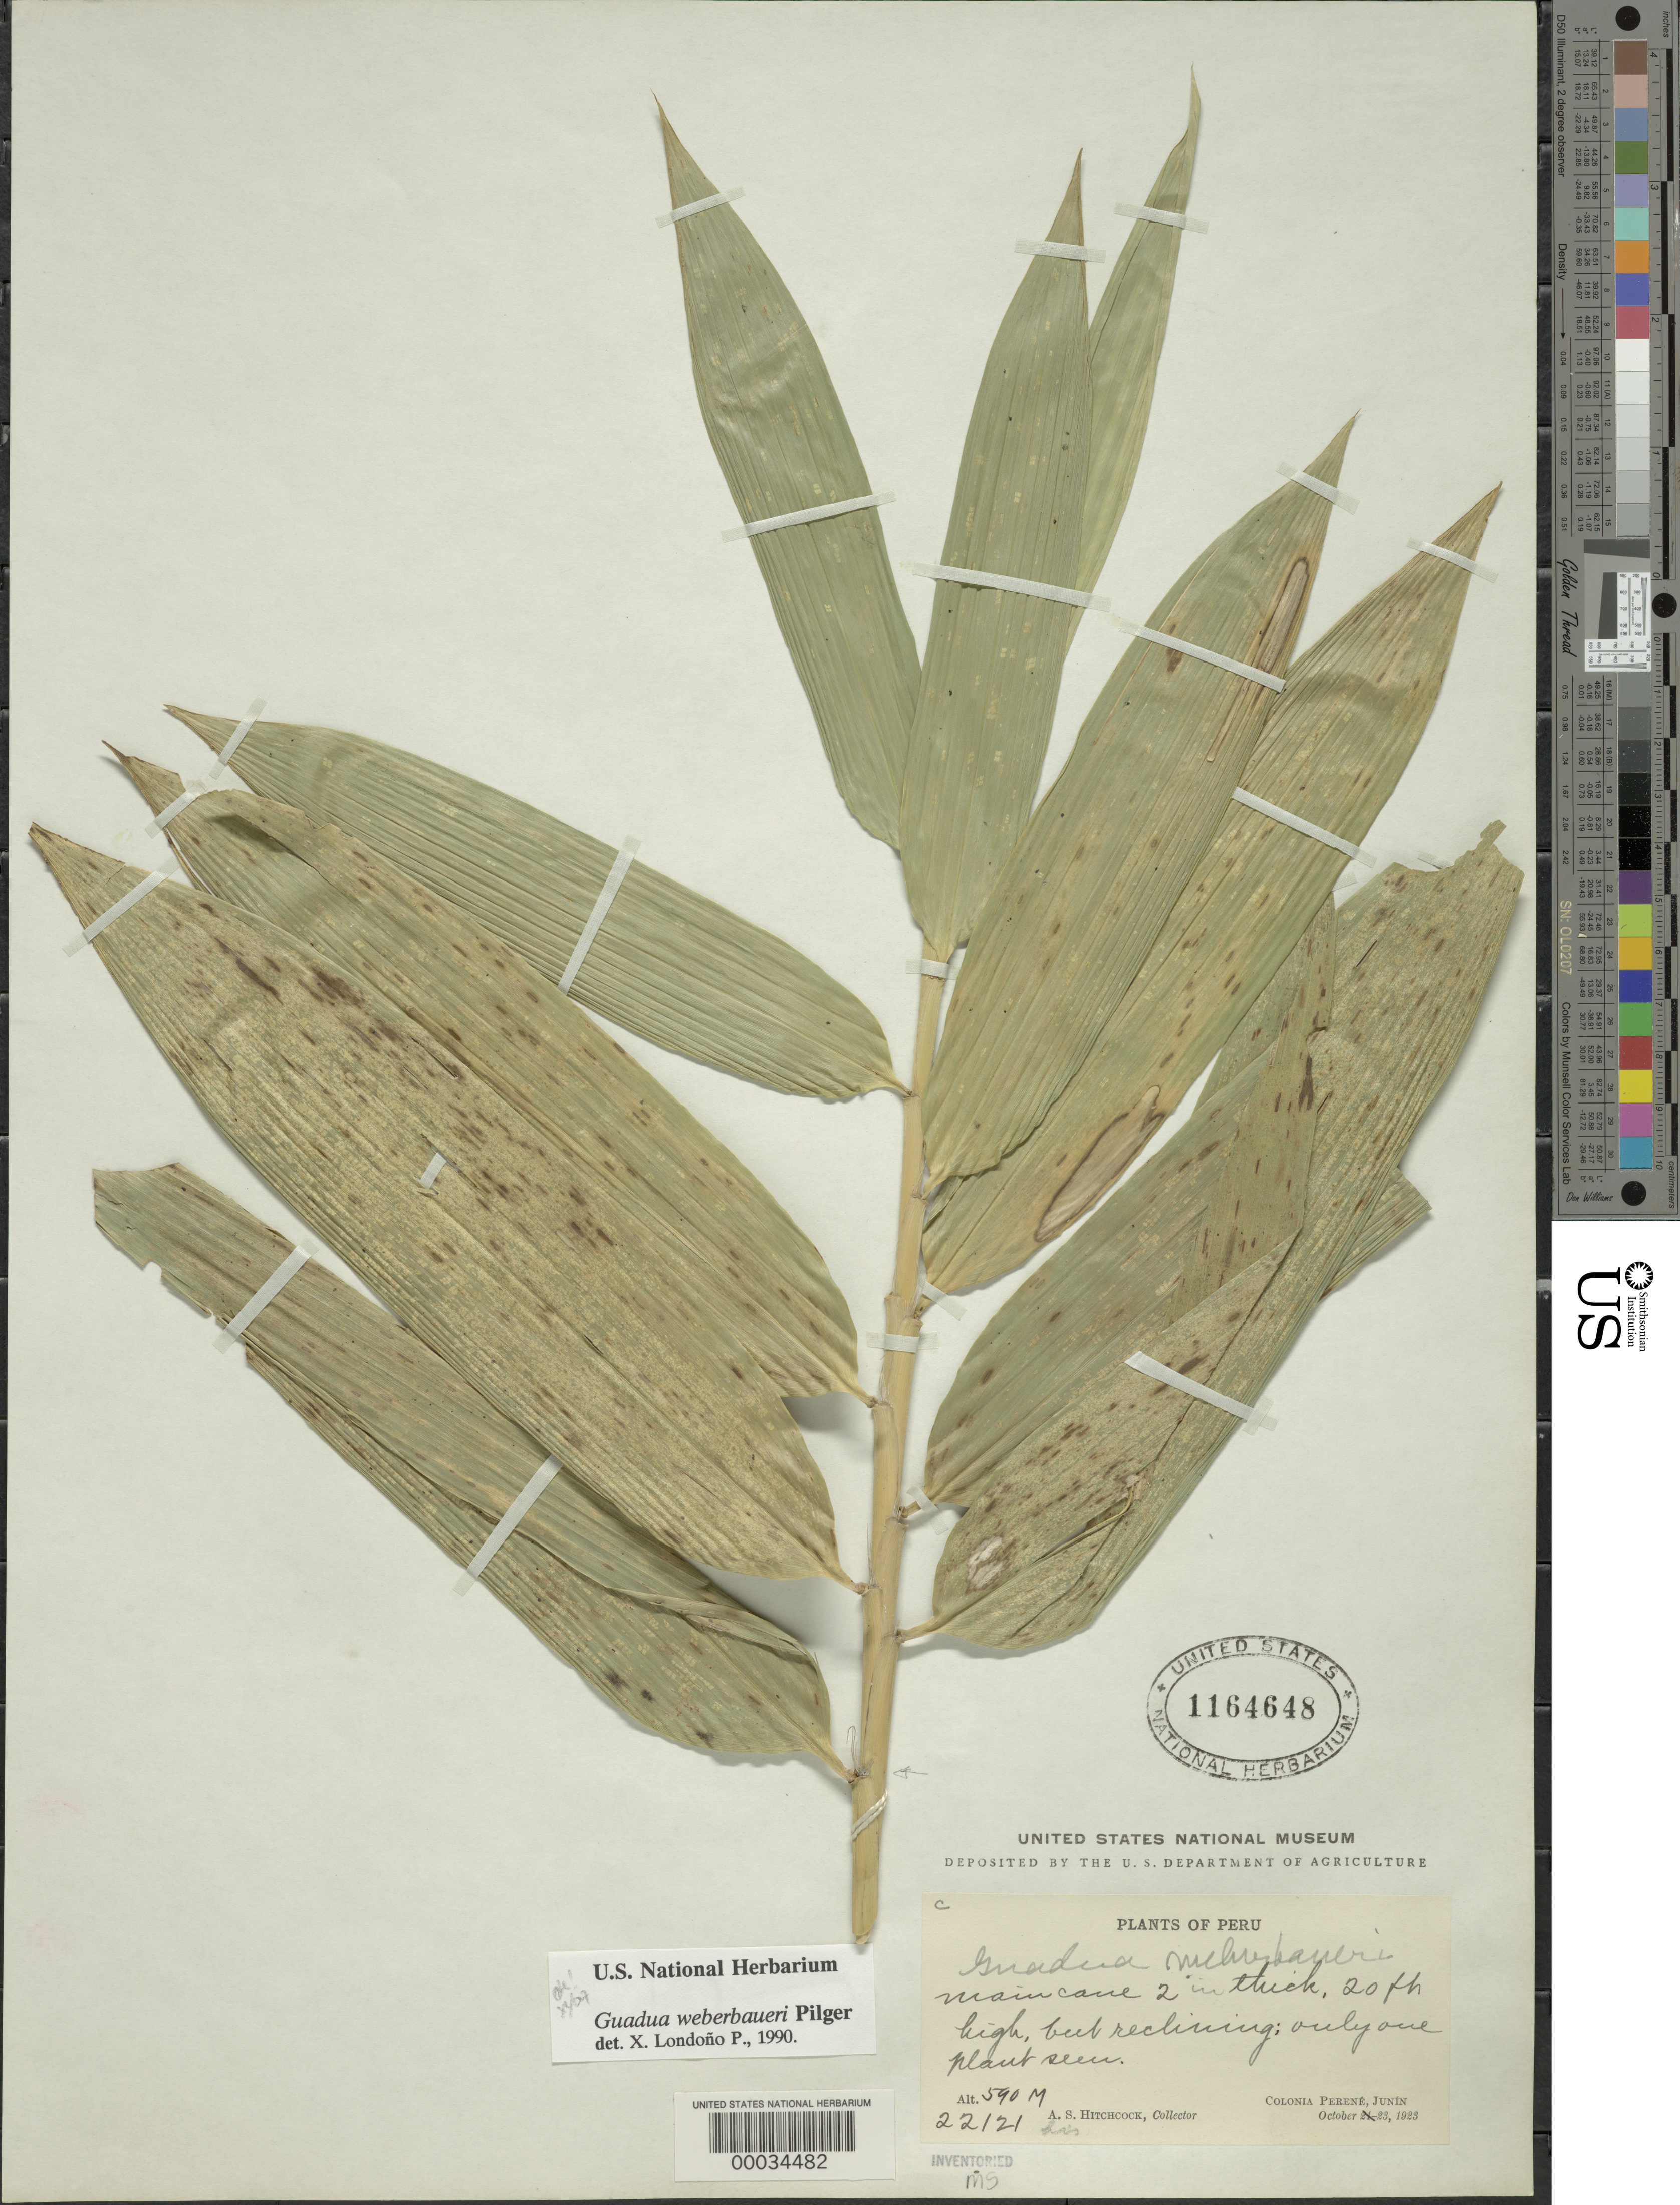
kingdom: Plantae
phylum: Tracheophyta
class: Liliopsida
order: Poales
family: Poaceae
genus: Guadua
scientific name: Guadua weberbaueri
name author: Pilg.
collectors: A. S. Hitchcock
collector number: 22121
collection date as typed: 23 Oct 1923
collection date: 1923-10-23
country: Peru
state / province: Junín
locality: Colonia perene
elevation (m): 590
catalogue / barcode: US 1164648